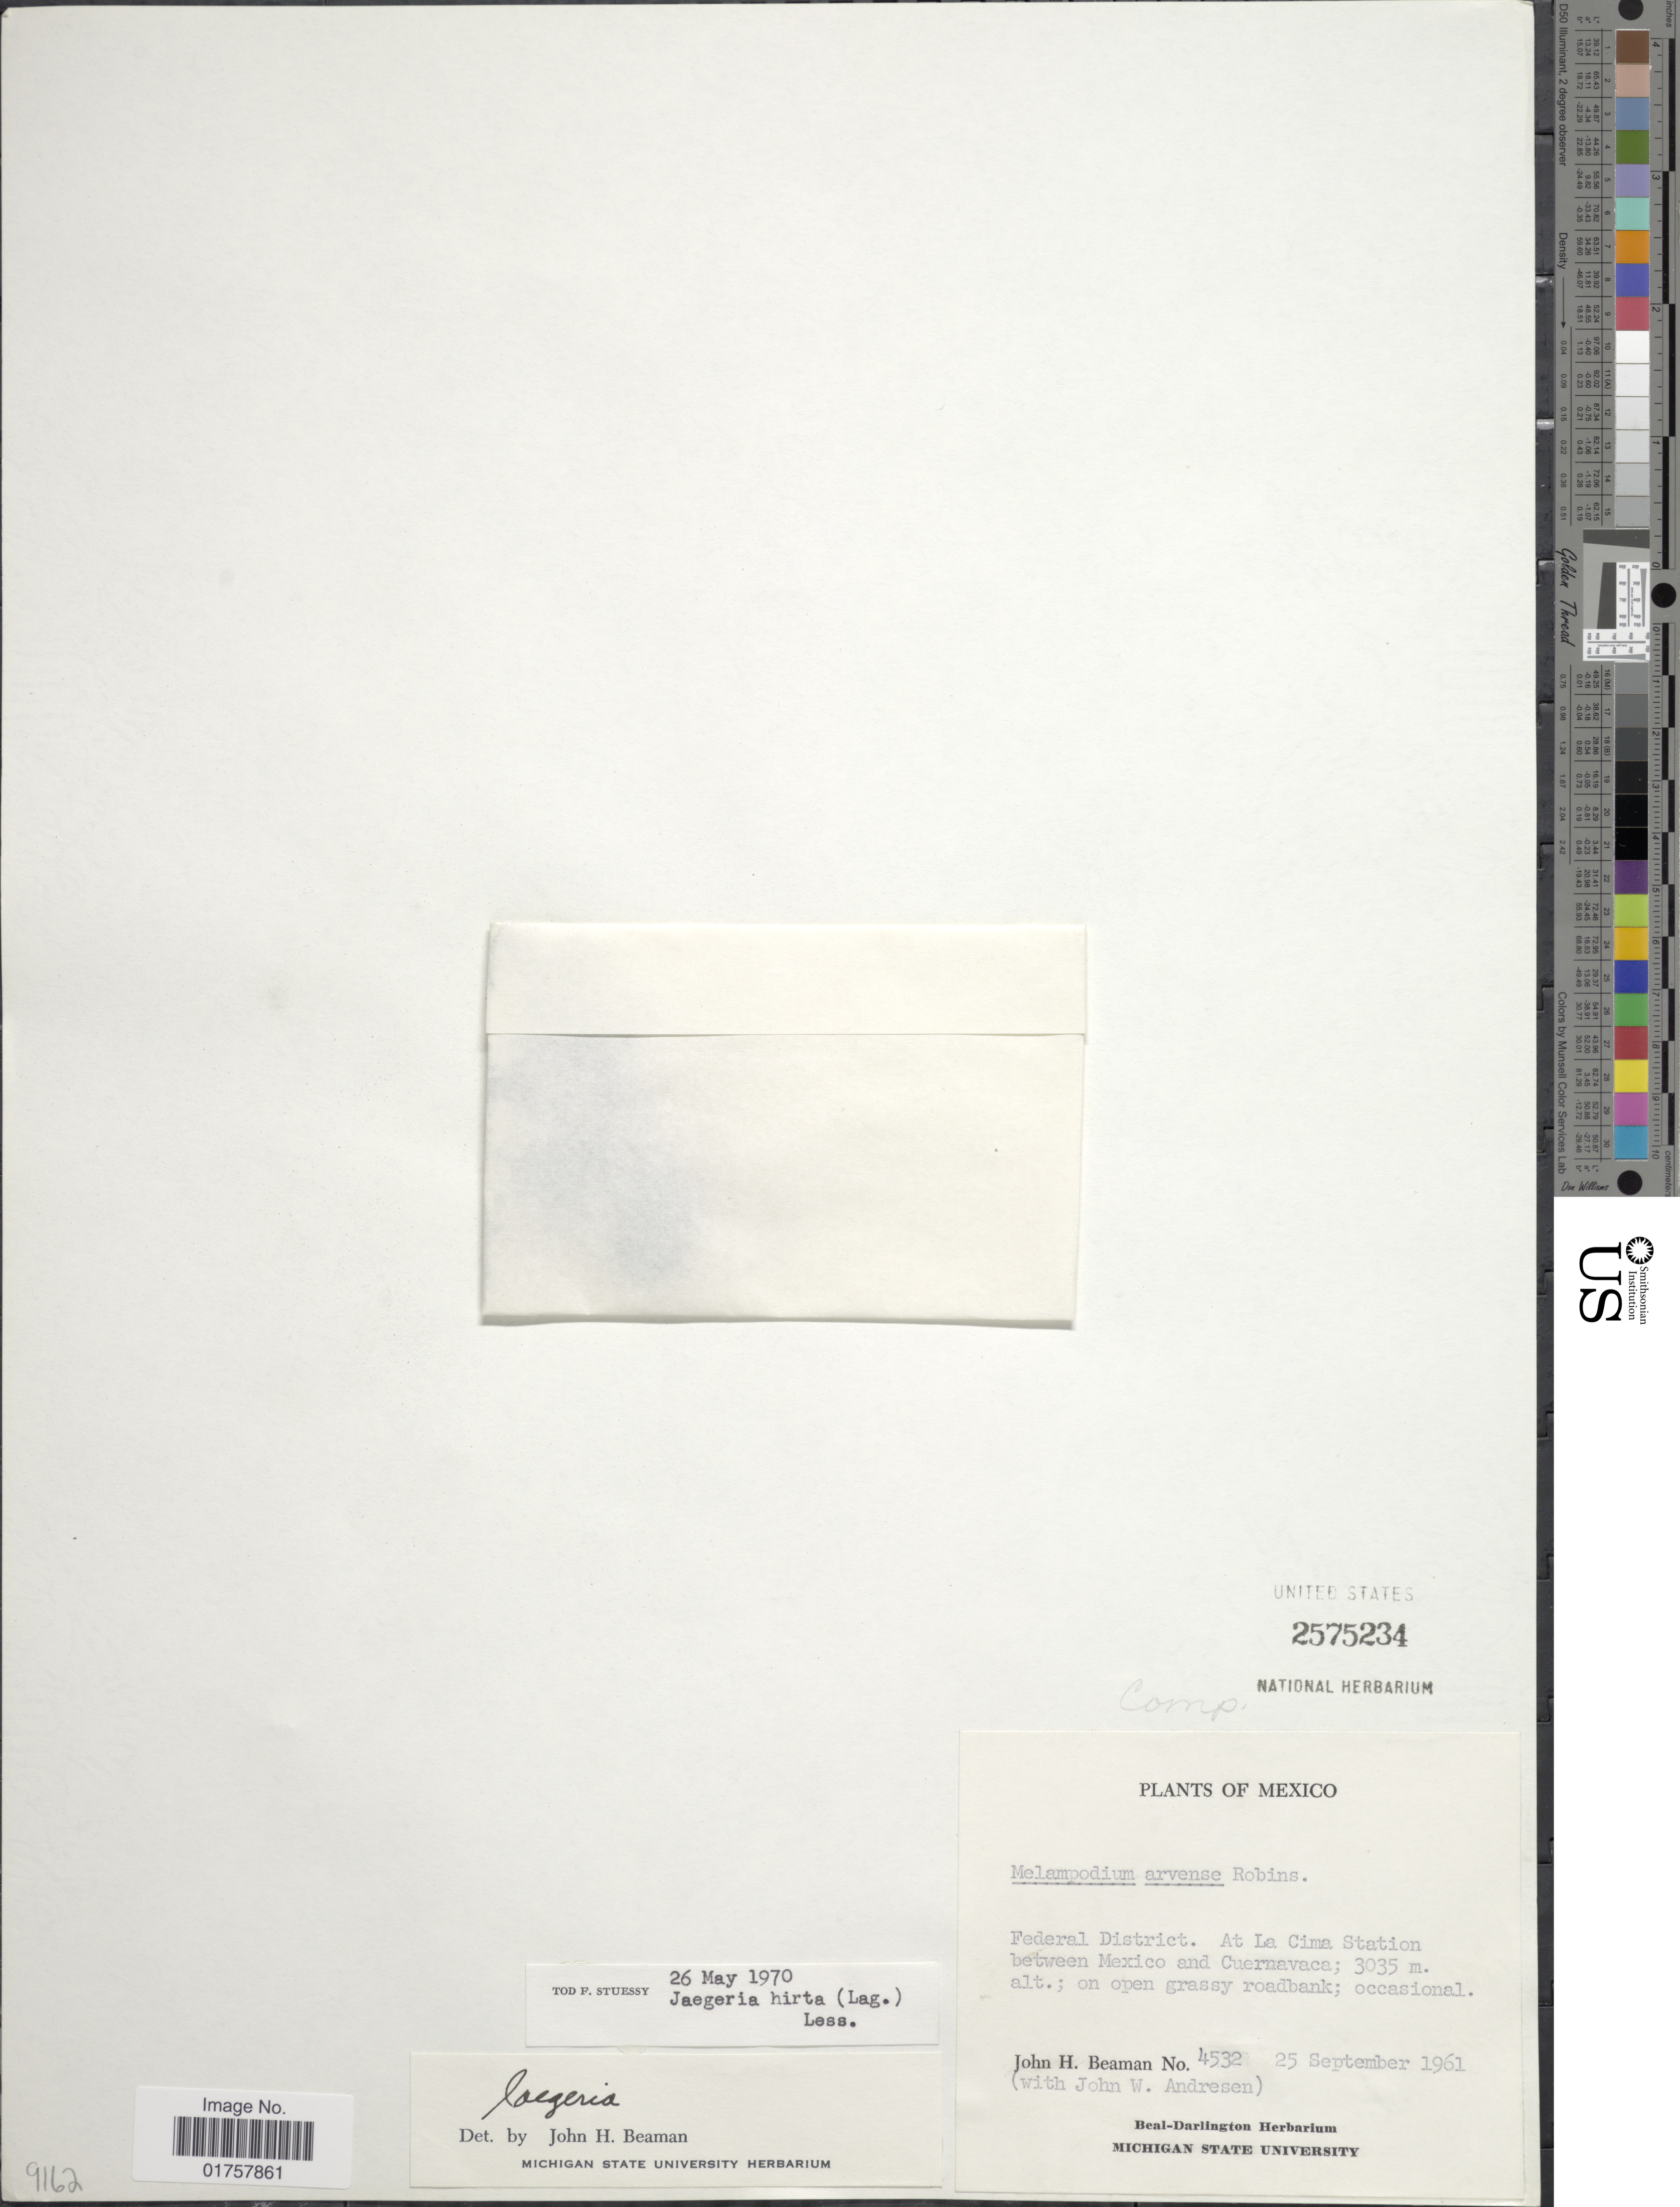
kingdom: Plantae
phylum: Tracheophyta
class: Magnoliopsida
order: Asterales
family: Asteraceae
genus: Jaegeria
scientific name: Jaegeria hirta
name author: (Lag.) Less.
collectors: J. H. Beaman & J. Andrésen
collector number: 4532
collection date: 1961-09-25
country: Mexico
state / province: Distrito Federal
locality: At La Cima Station between Mexico and Cuernavaca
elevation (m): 3035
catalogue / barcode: US 2575234